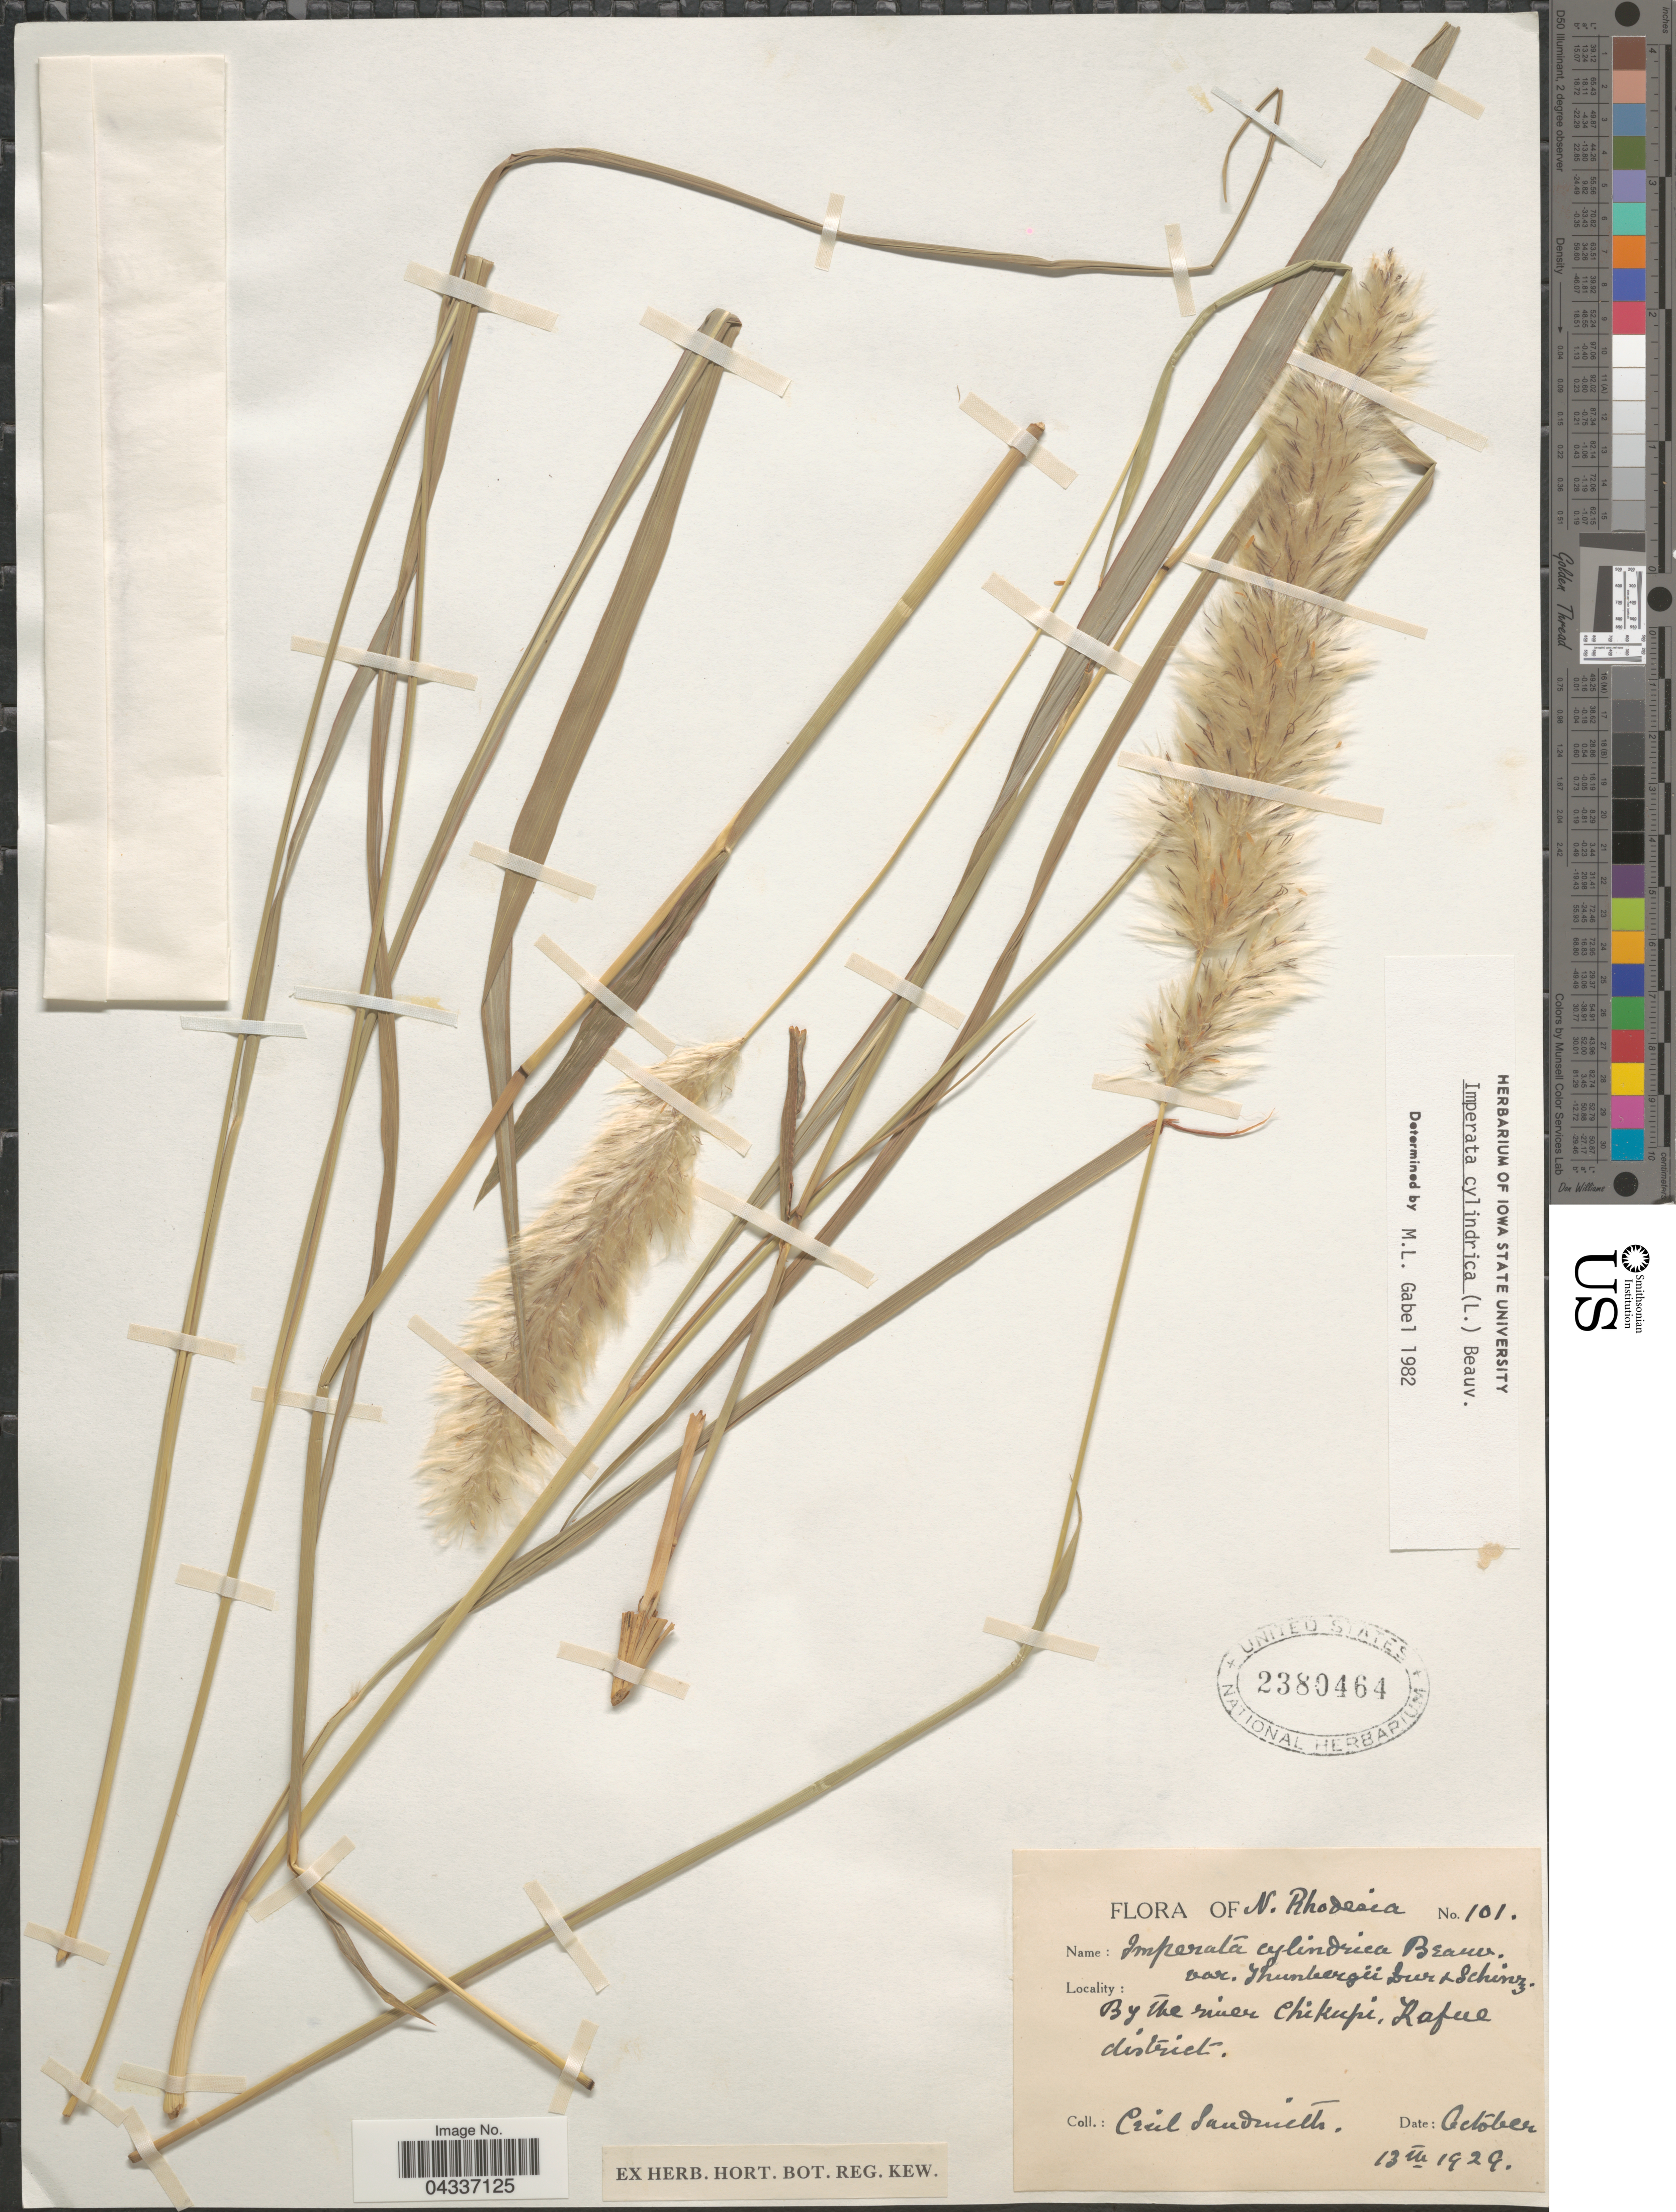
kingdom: Plantae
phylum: Tracheophyta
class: Liliopsida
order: Poales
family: Poaceae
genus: Imperata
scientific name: Imperata cylindrica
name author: (L.) P. Beauv.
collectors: C. I. Sandwith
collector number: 101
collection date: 1929-10-13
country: Zambia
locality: N. Rhodesia. By the river Chikupi, Kafue district.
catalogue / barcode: US 2380464